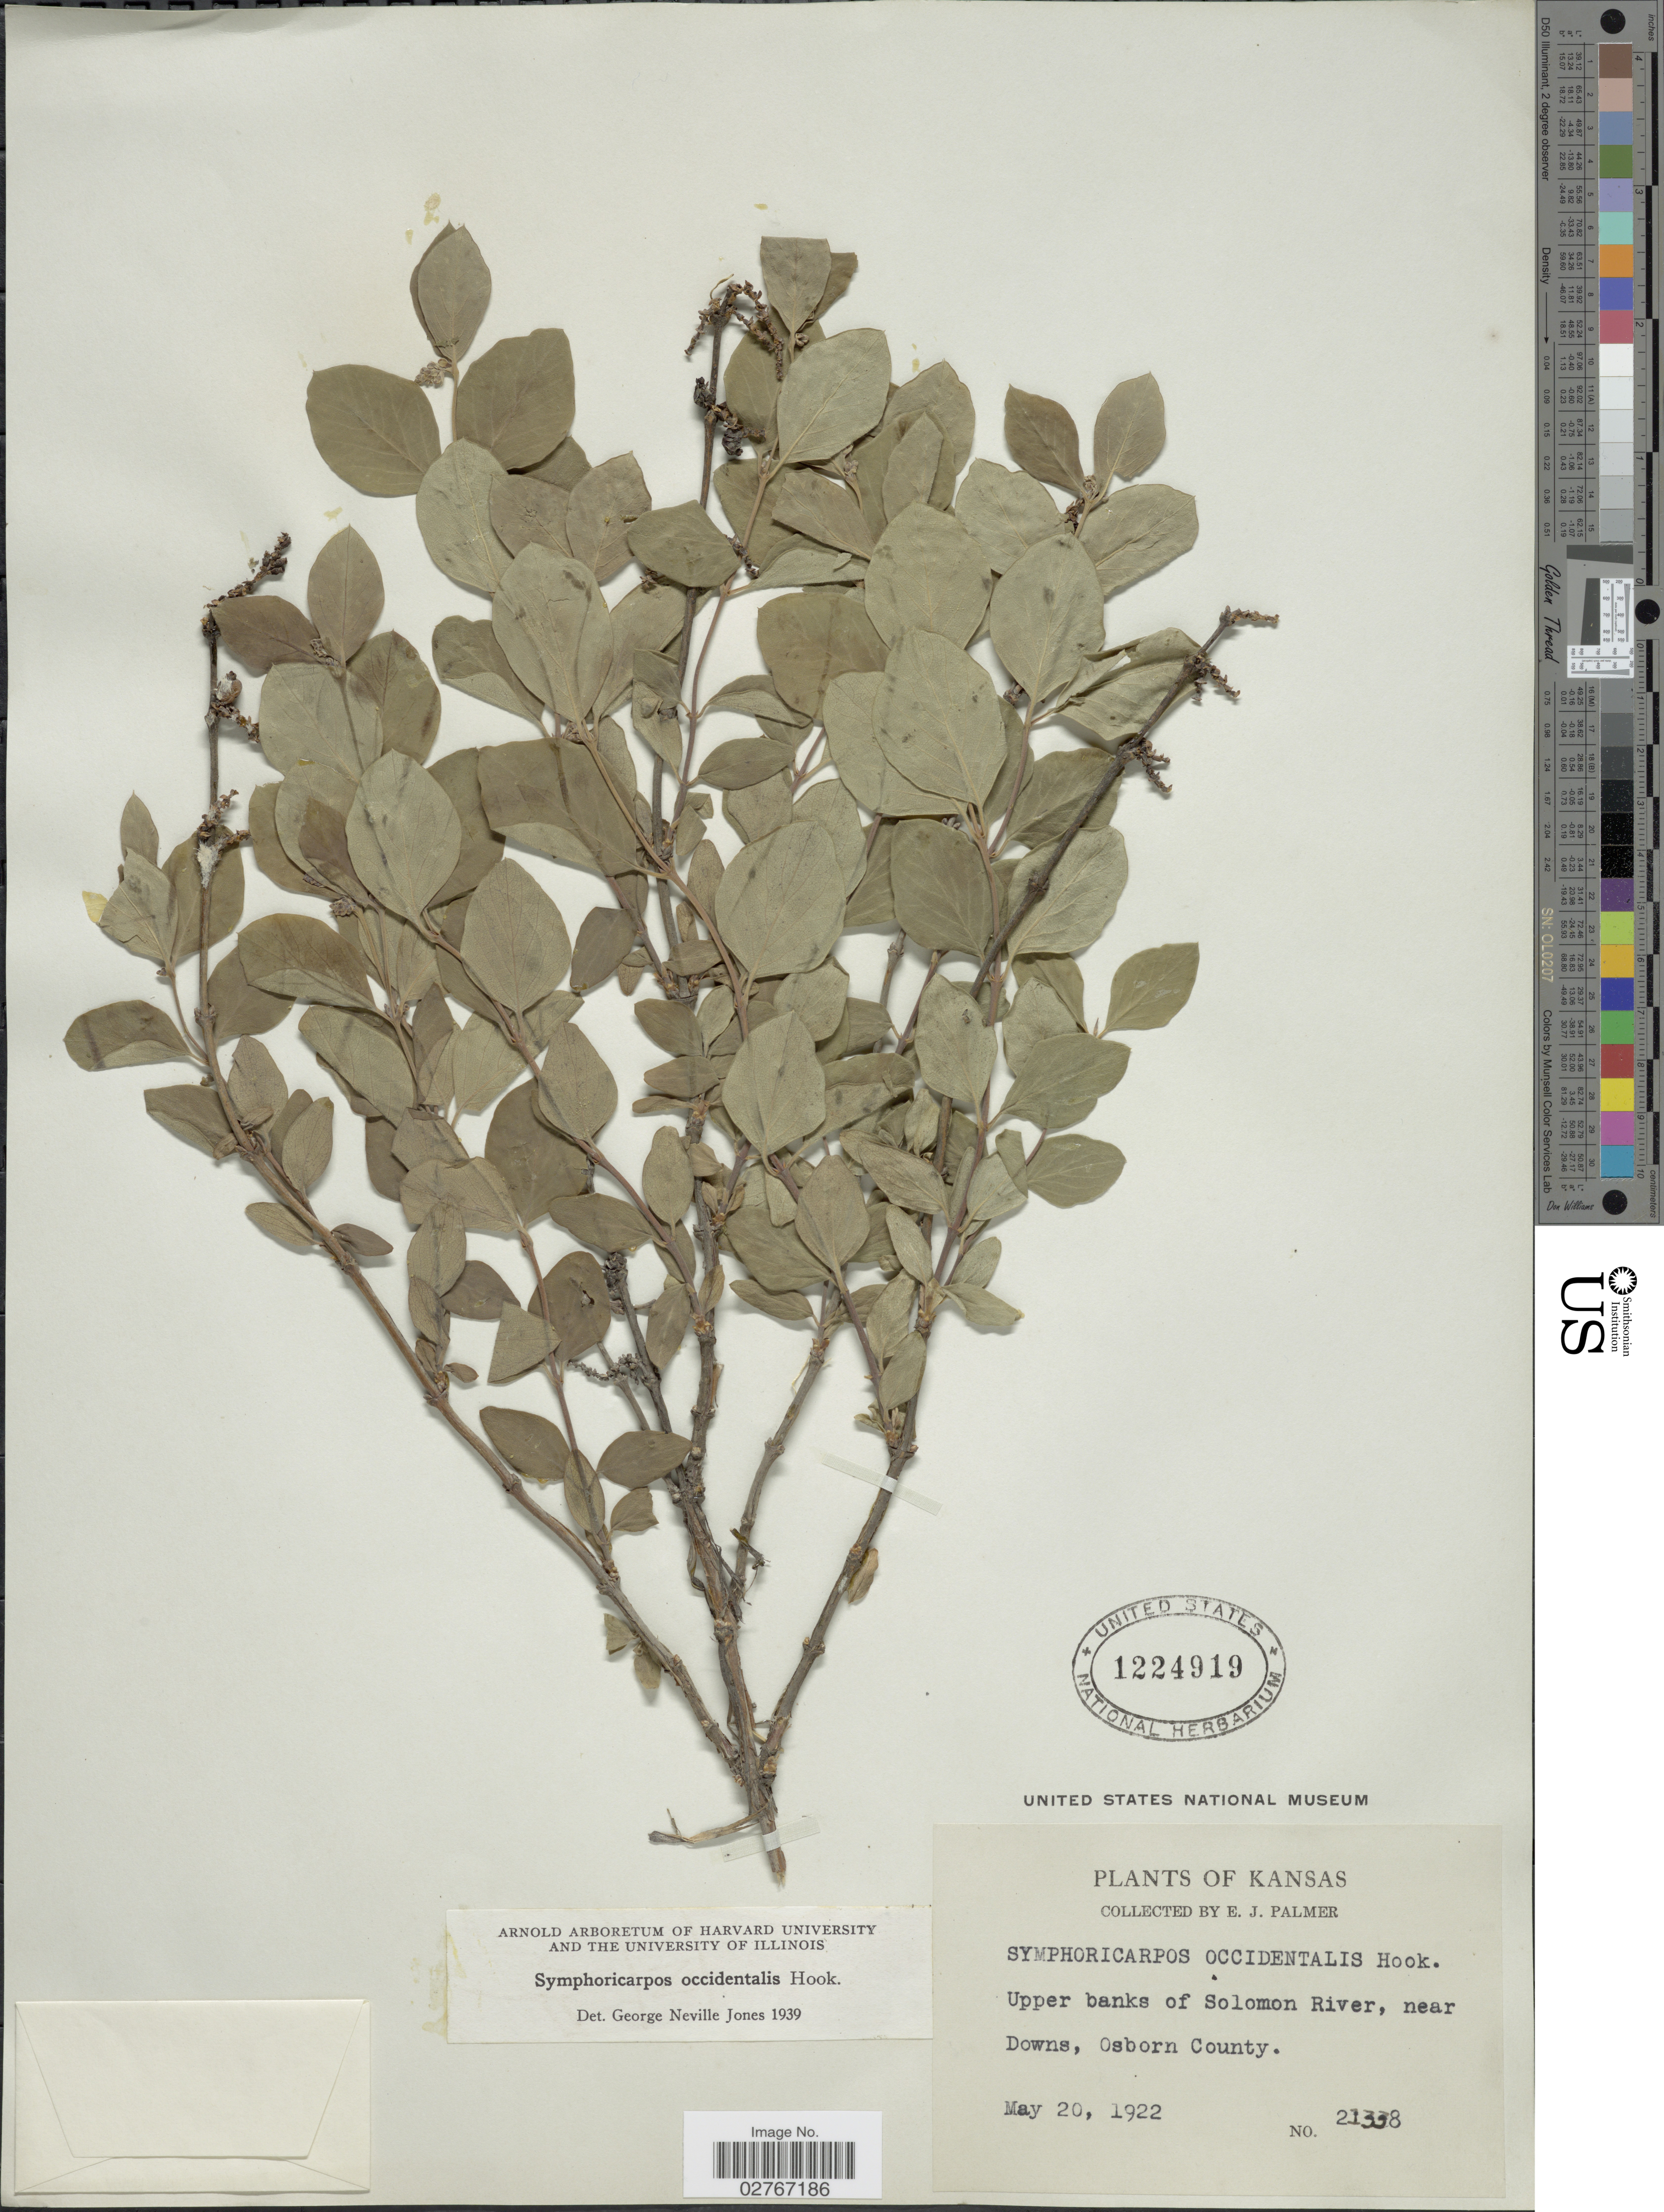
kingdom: Plantae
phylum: Tracheophyta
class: Magnoliopsida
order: Dipsacales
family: Caprifoliaceae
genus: Symphoricarpos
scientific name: Symphoricarpos occidentalis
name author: (R. Br.) Hook.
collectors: E. J. Palmer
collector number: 21338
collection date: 1922-05-20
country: United States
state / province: Kansas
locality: Upper banks of Solomon River, near Downs, Osborn County.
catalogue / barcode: US 1224919